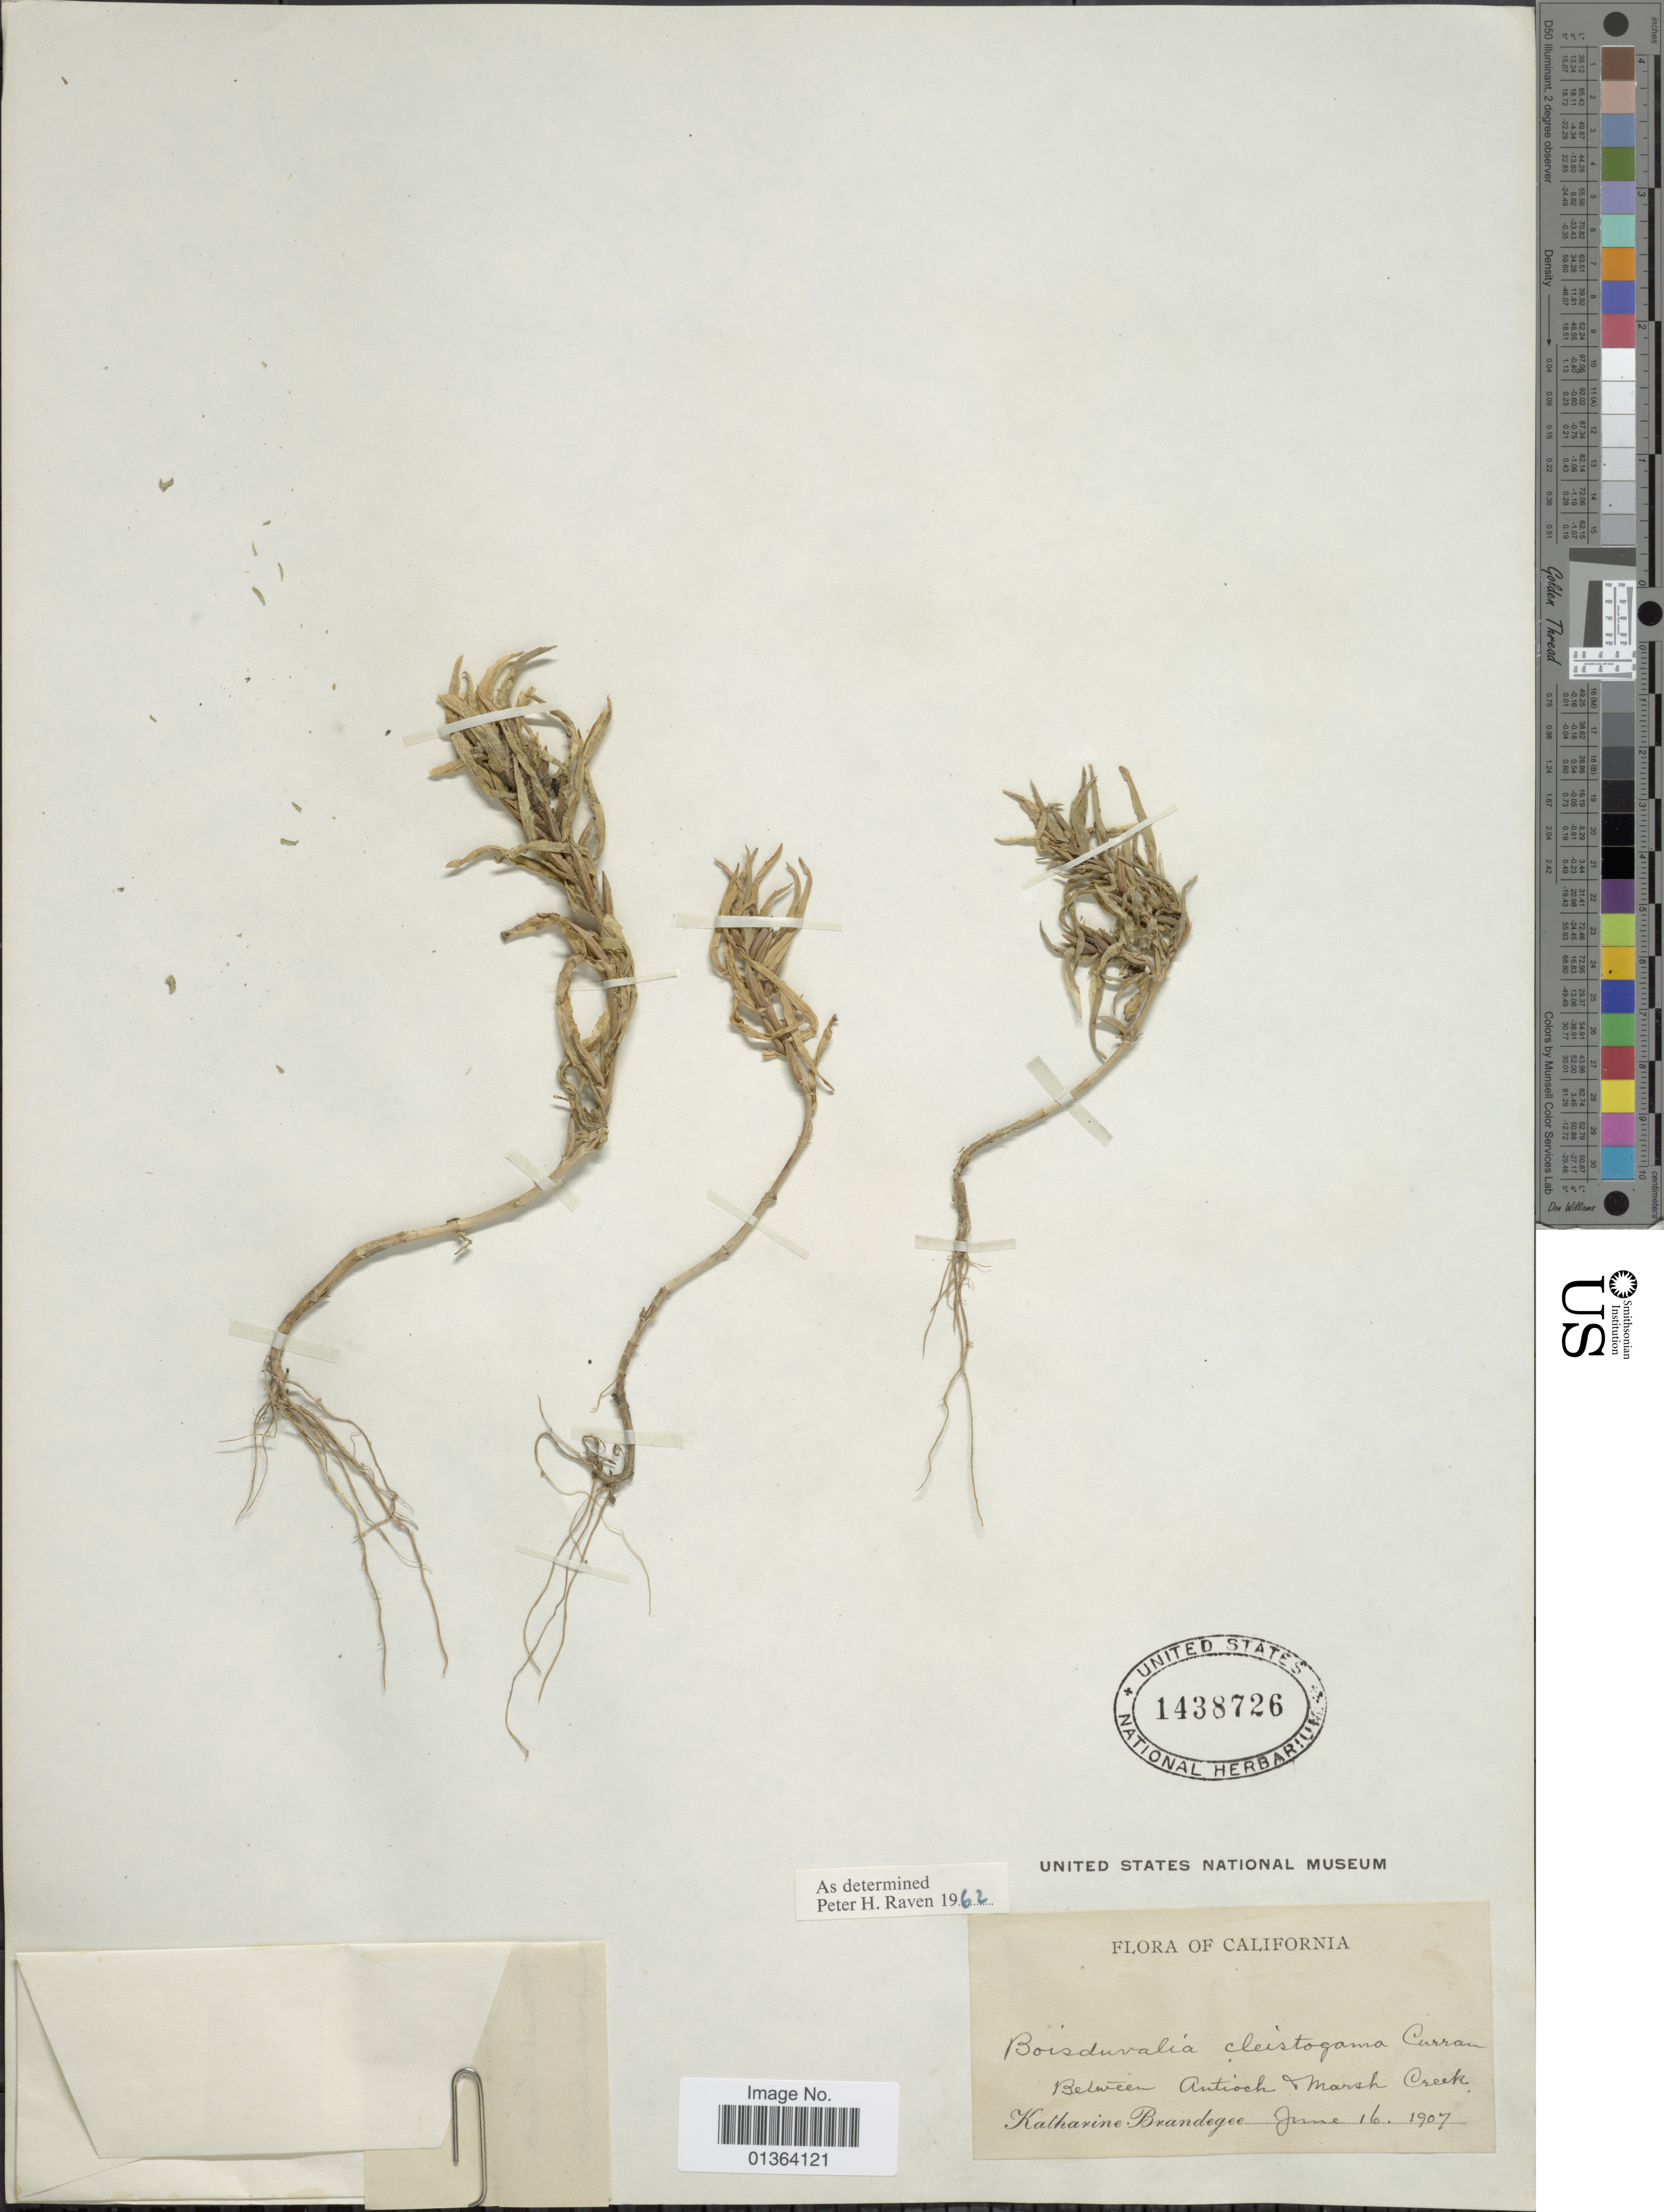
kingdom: Plantae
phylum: Tracheophyta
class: Magnoliopsida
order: Myrtales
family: Onagraceae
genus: Epilobium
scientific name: Epilobium cleistogamum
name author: (Curran) Hoch & P.H. Raven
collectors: M. K. Brandegee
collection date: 1907-06-16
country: United States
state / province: California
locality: Between Antioch & Marsh Creek.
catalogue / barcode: US 1438726